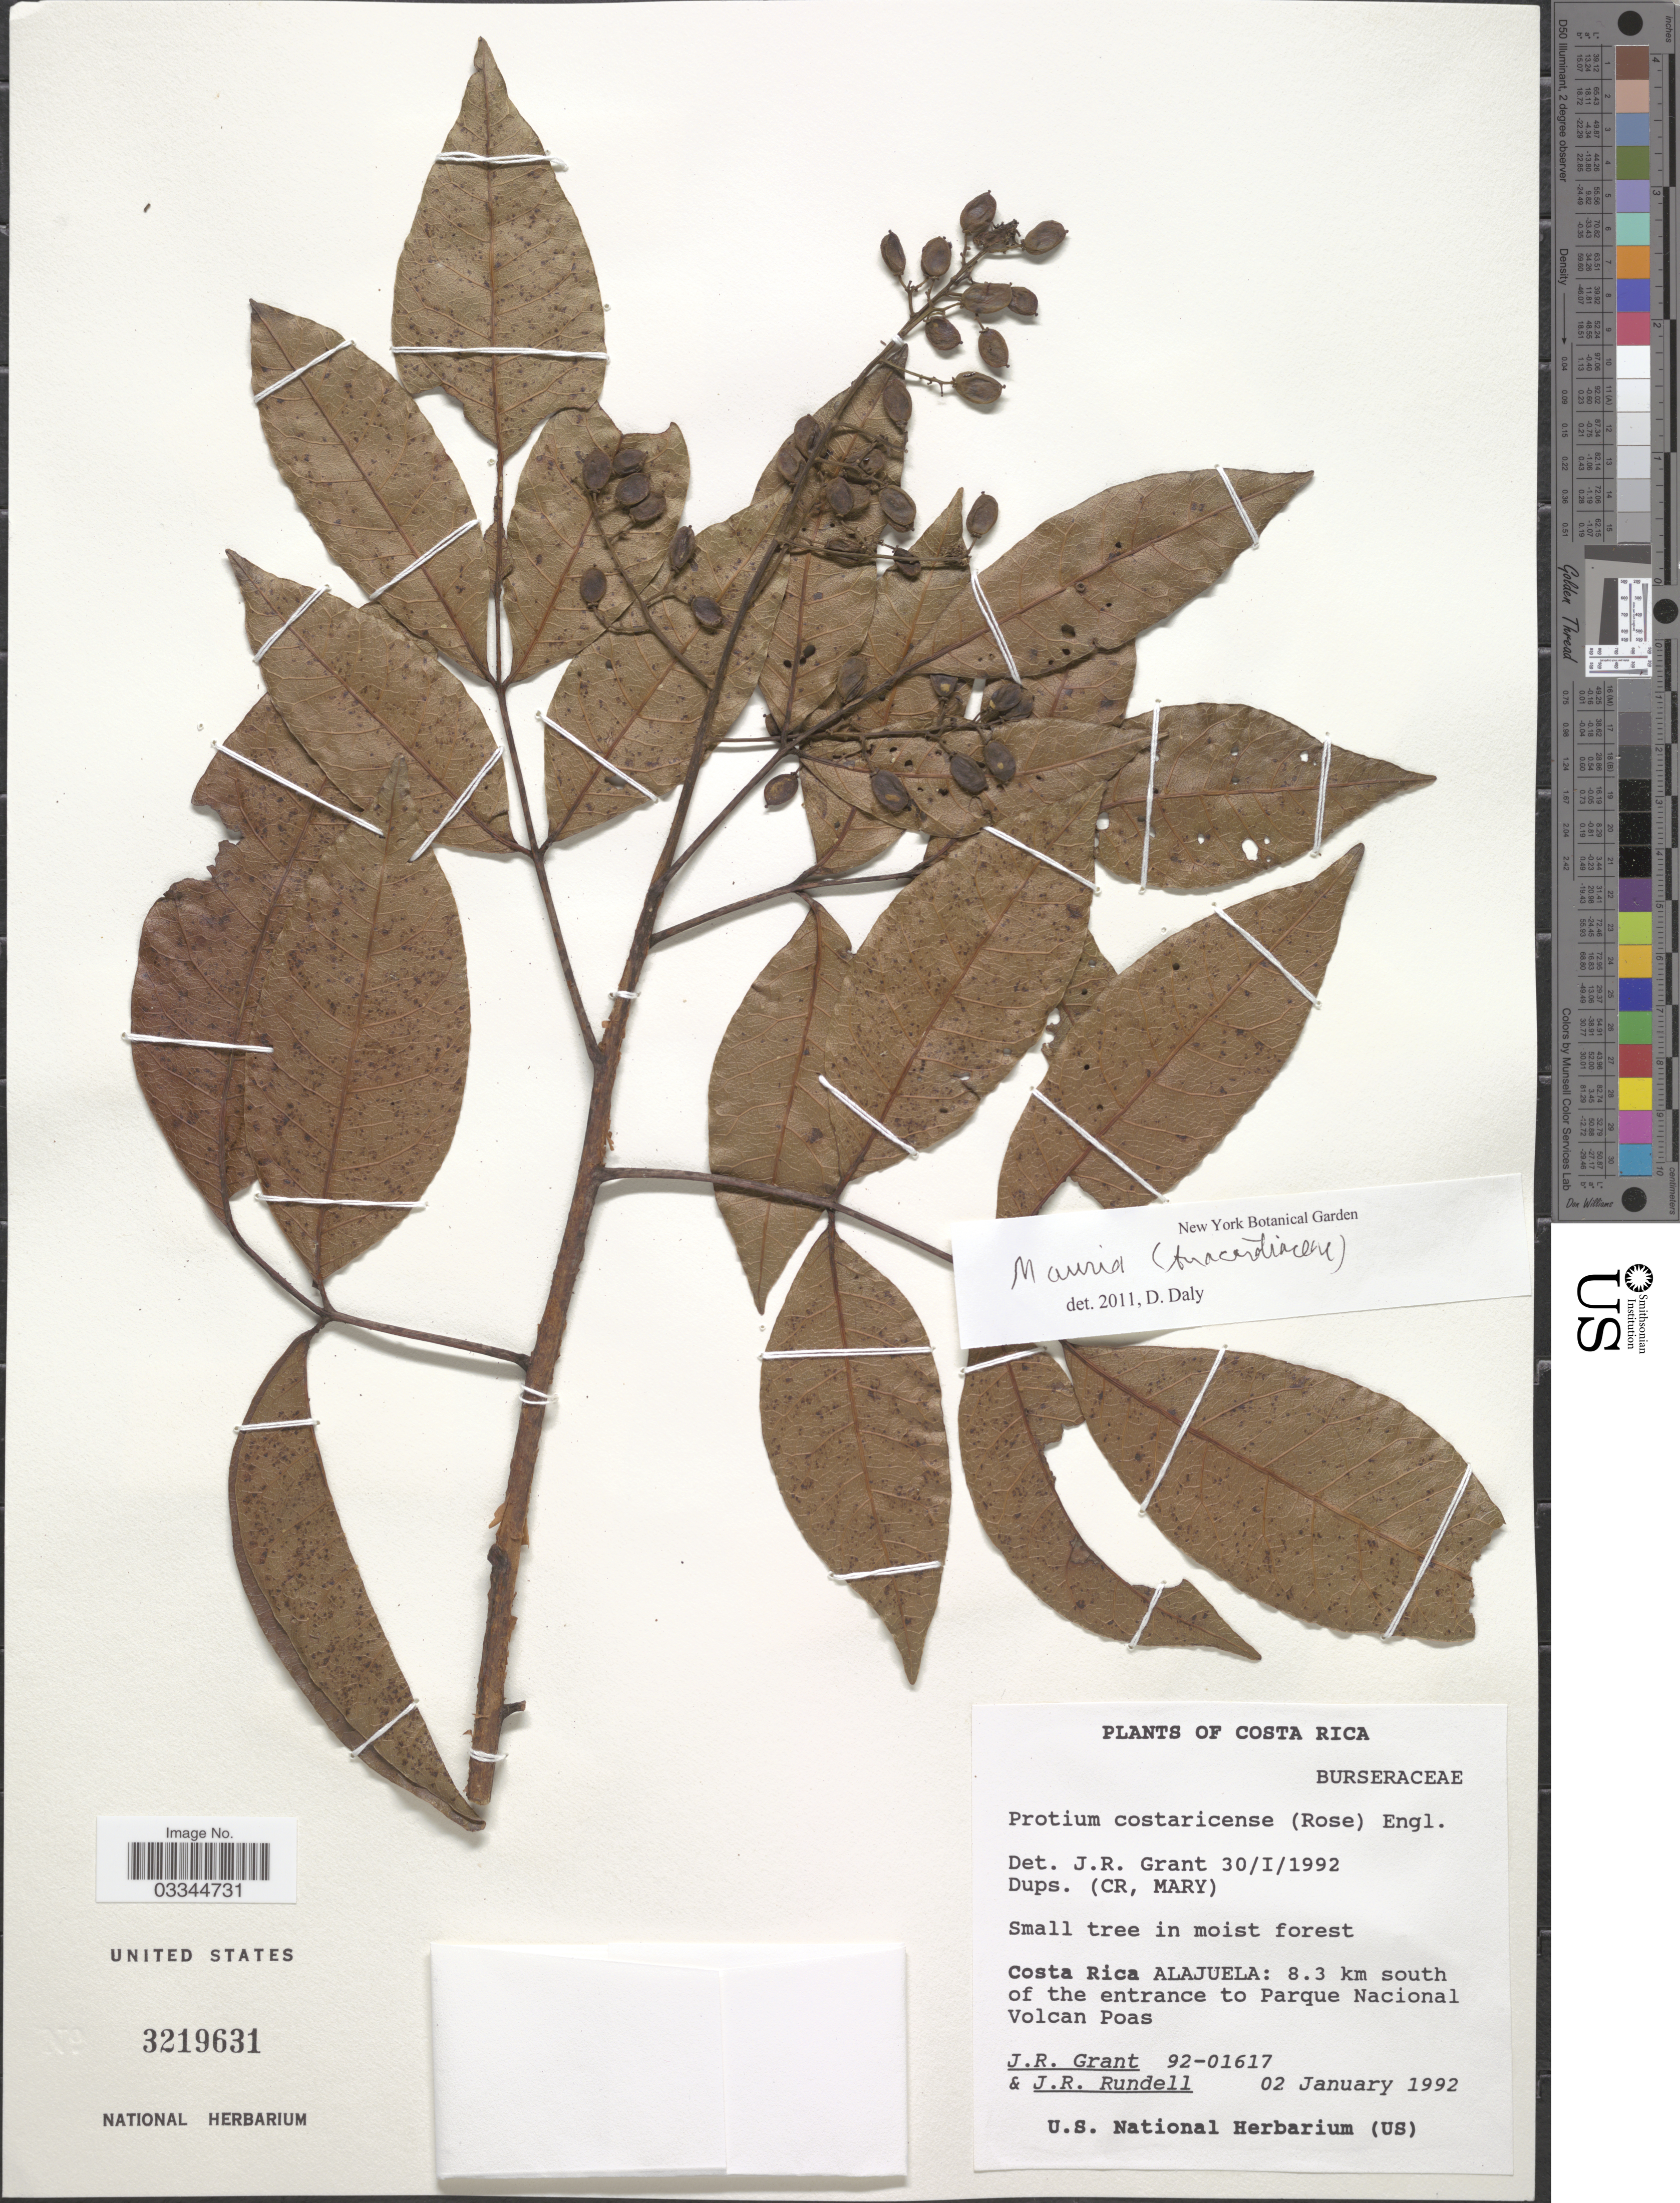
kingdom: Plantae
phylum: Tracheophyta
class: Magnoliopsida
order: Sapindales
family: Anacardiaceae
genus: Mauria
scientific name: Mauria sp.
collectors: J. Grant & J. R. Rundell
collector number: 92-01617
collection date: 1992-01-02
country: Costa Rica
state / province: Alajuela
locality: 8.3 km south of the entrance to Parque Nacional Volcam Poas.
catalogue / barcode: US 3219631